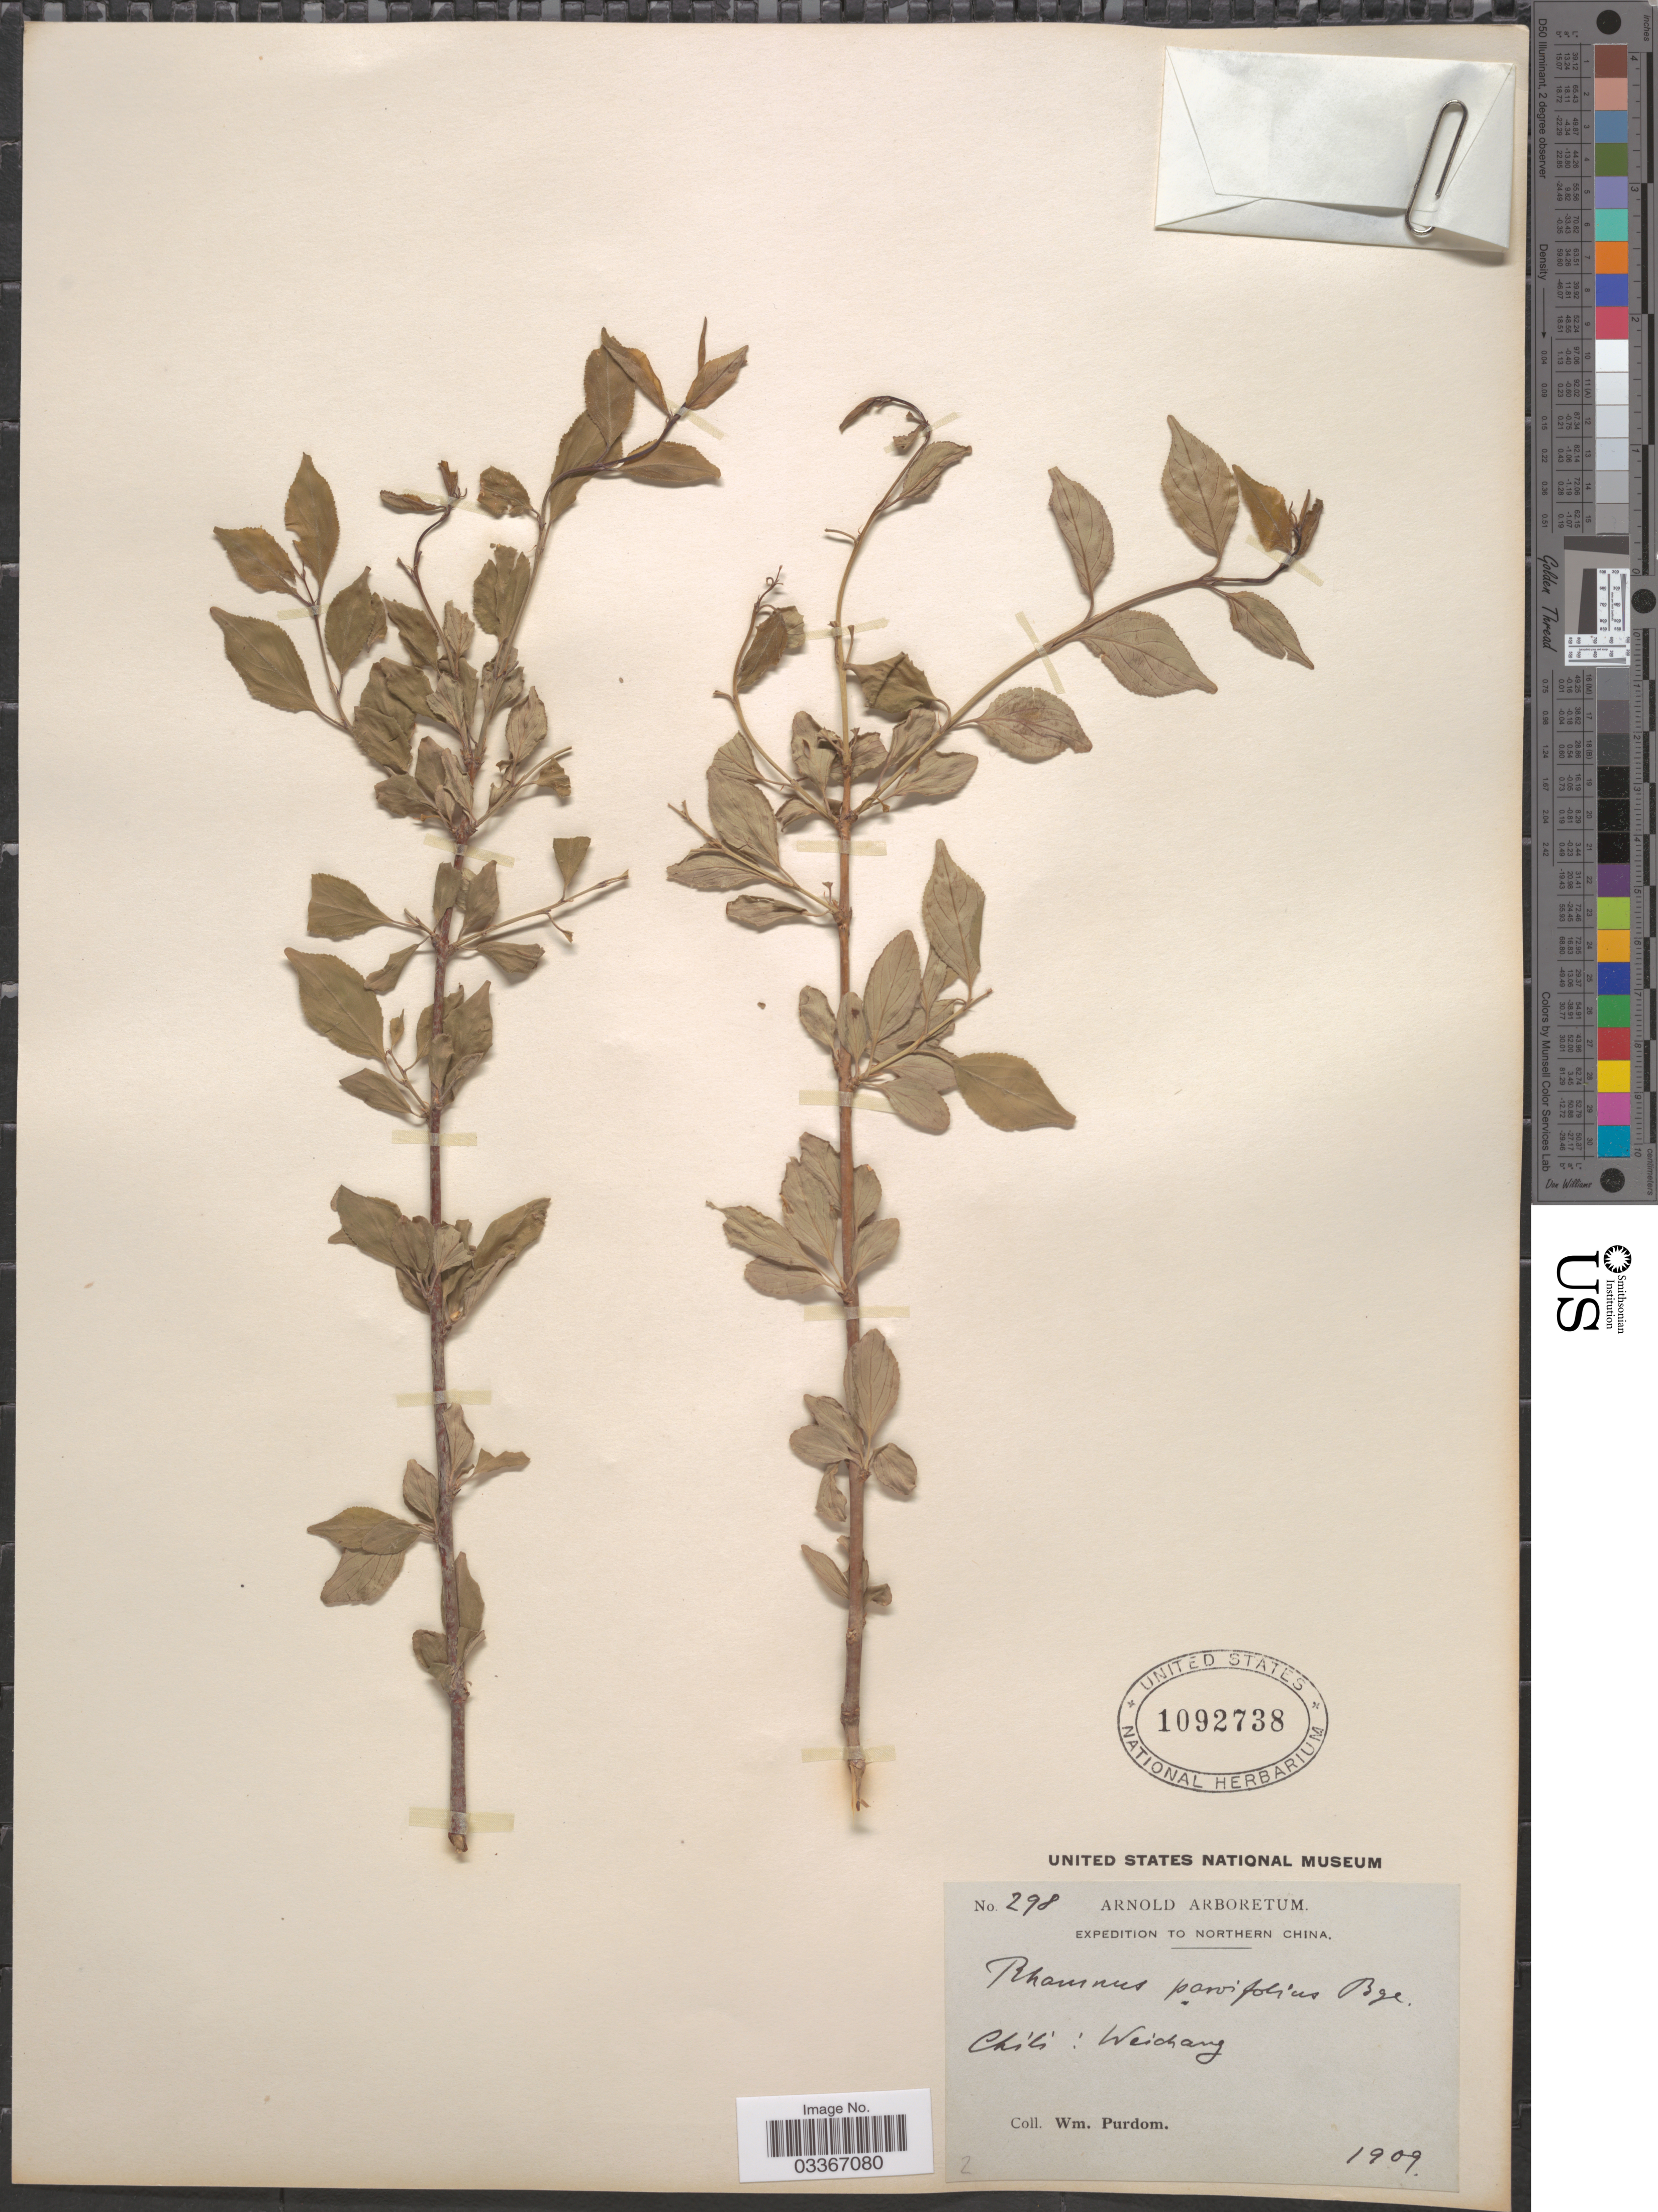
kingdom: Plantae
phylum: Tracheophyta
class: Magnoliopsida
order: Rosales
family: Rhamnaceae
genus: Rhamnus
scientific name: Rhamnus parvifolia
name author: Bunge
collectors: W. Purdom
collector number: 298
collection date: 1909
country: China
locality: Northern China. Chili: Weichang.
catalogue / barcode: US 1092738